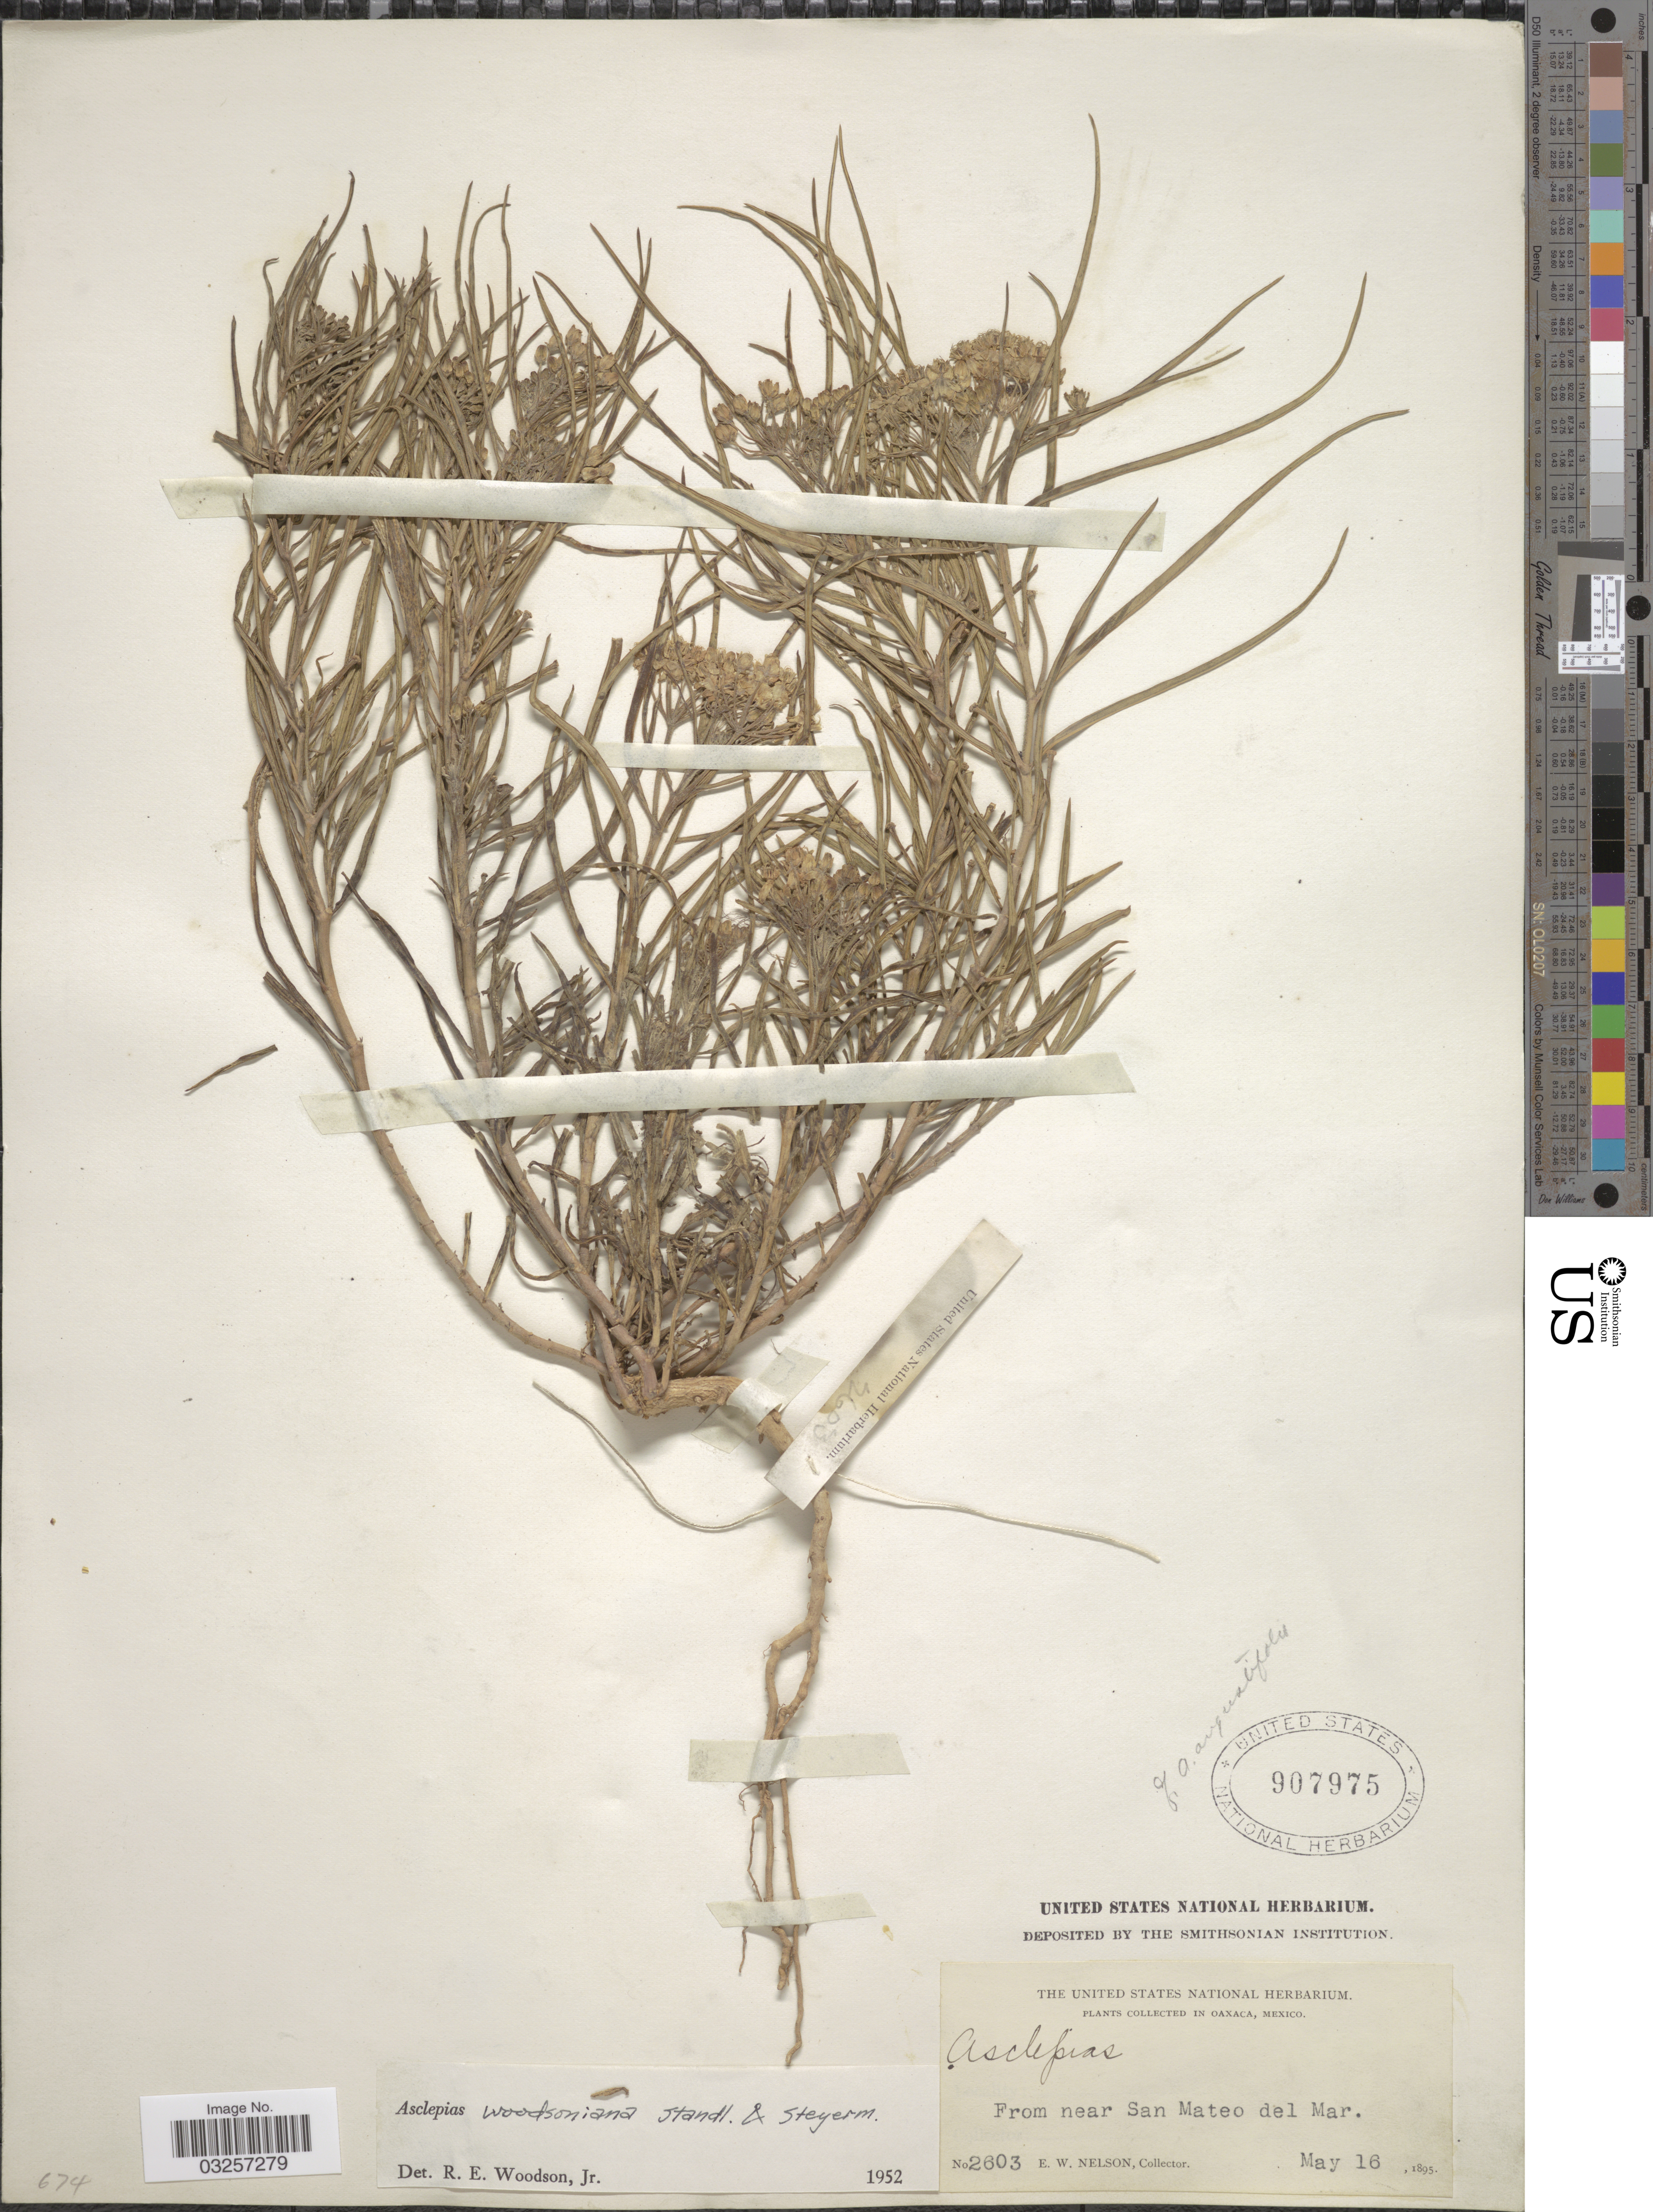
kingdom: Plantae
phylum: Tracheophyta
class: Magnoliopsida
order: Gentianales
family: Apocynaceae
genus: Asclepias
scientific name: Asclepias woodsoniana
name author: Standl. & Steyerm.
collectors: E. W. Nelson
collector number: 2603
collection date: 1895-05-16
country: Mexico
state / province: Oaxaca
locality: From near San Mateo del Mar.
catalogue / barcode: US 907975